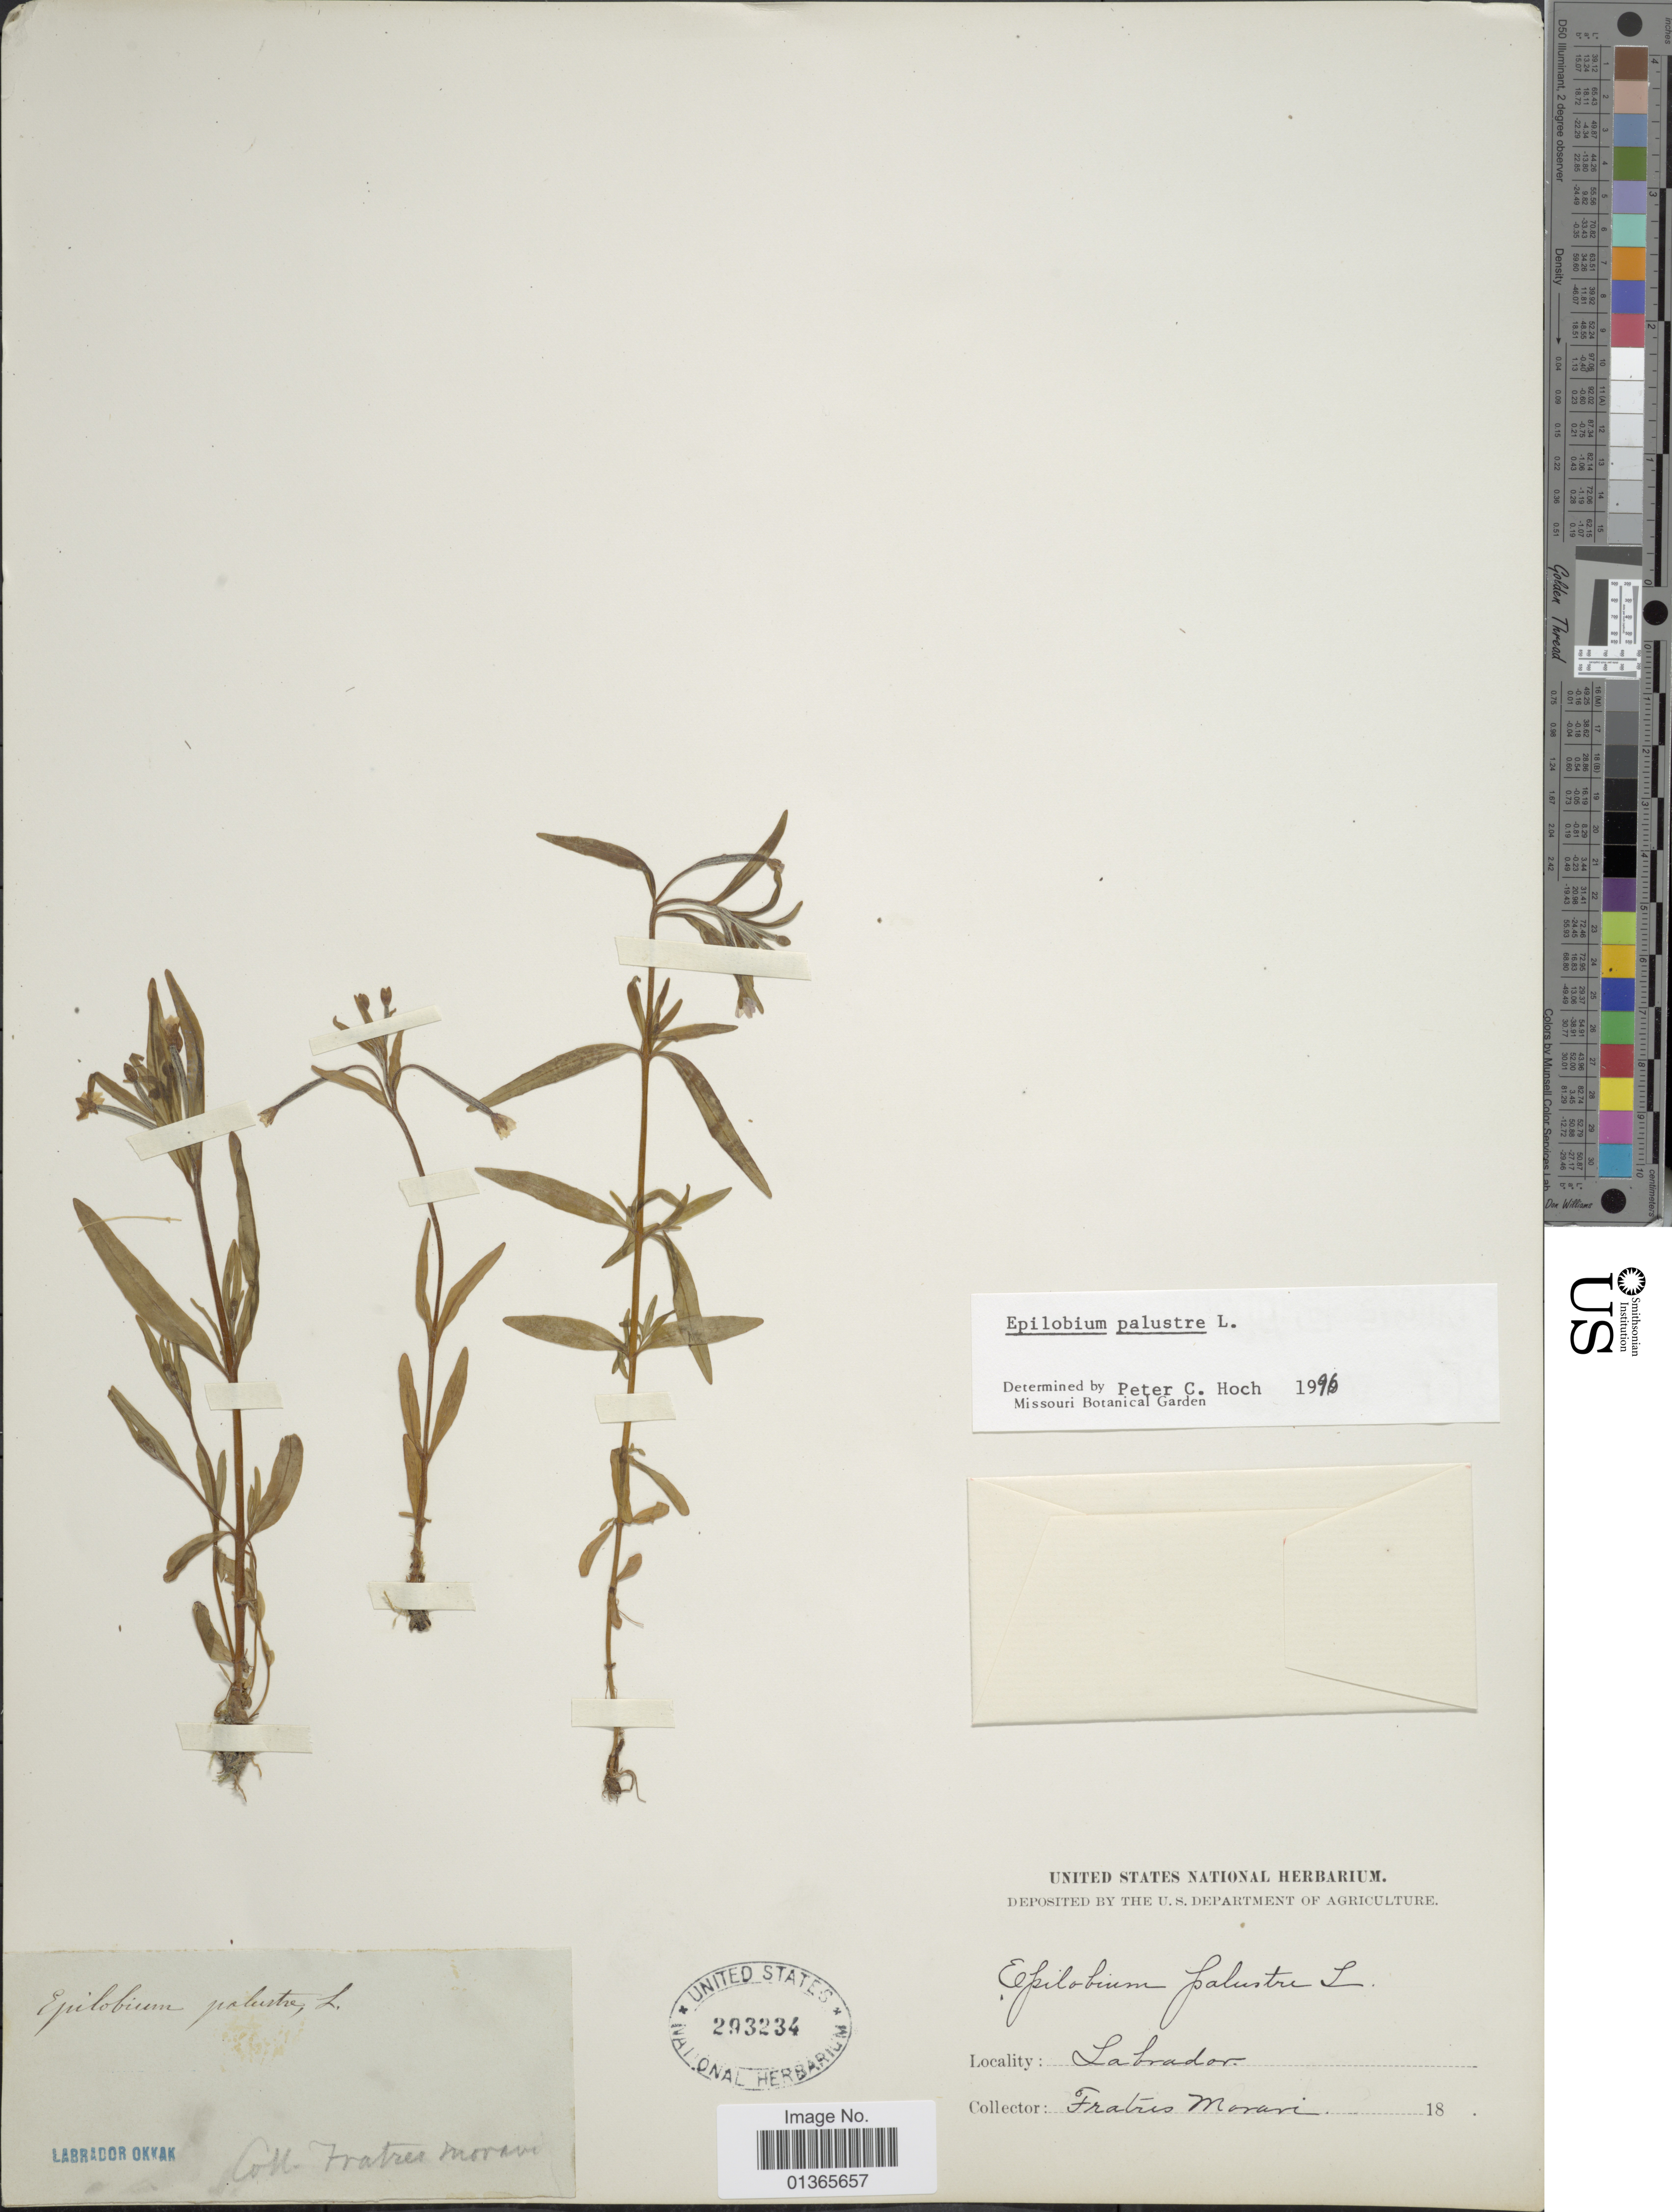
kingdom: Plantae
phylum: Tracheophyta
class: Magnoliopsida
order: Myrtales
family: Onagraceae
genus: Epilobium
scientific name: Epilobium palustre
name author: L.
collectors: F. Moravi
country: Canada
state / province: Newfoundland and Labrador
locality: Labrador, Okkak.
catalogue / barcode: US 293234